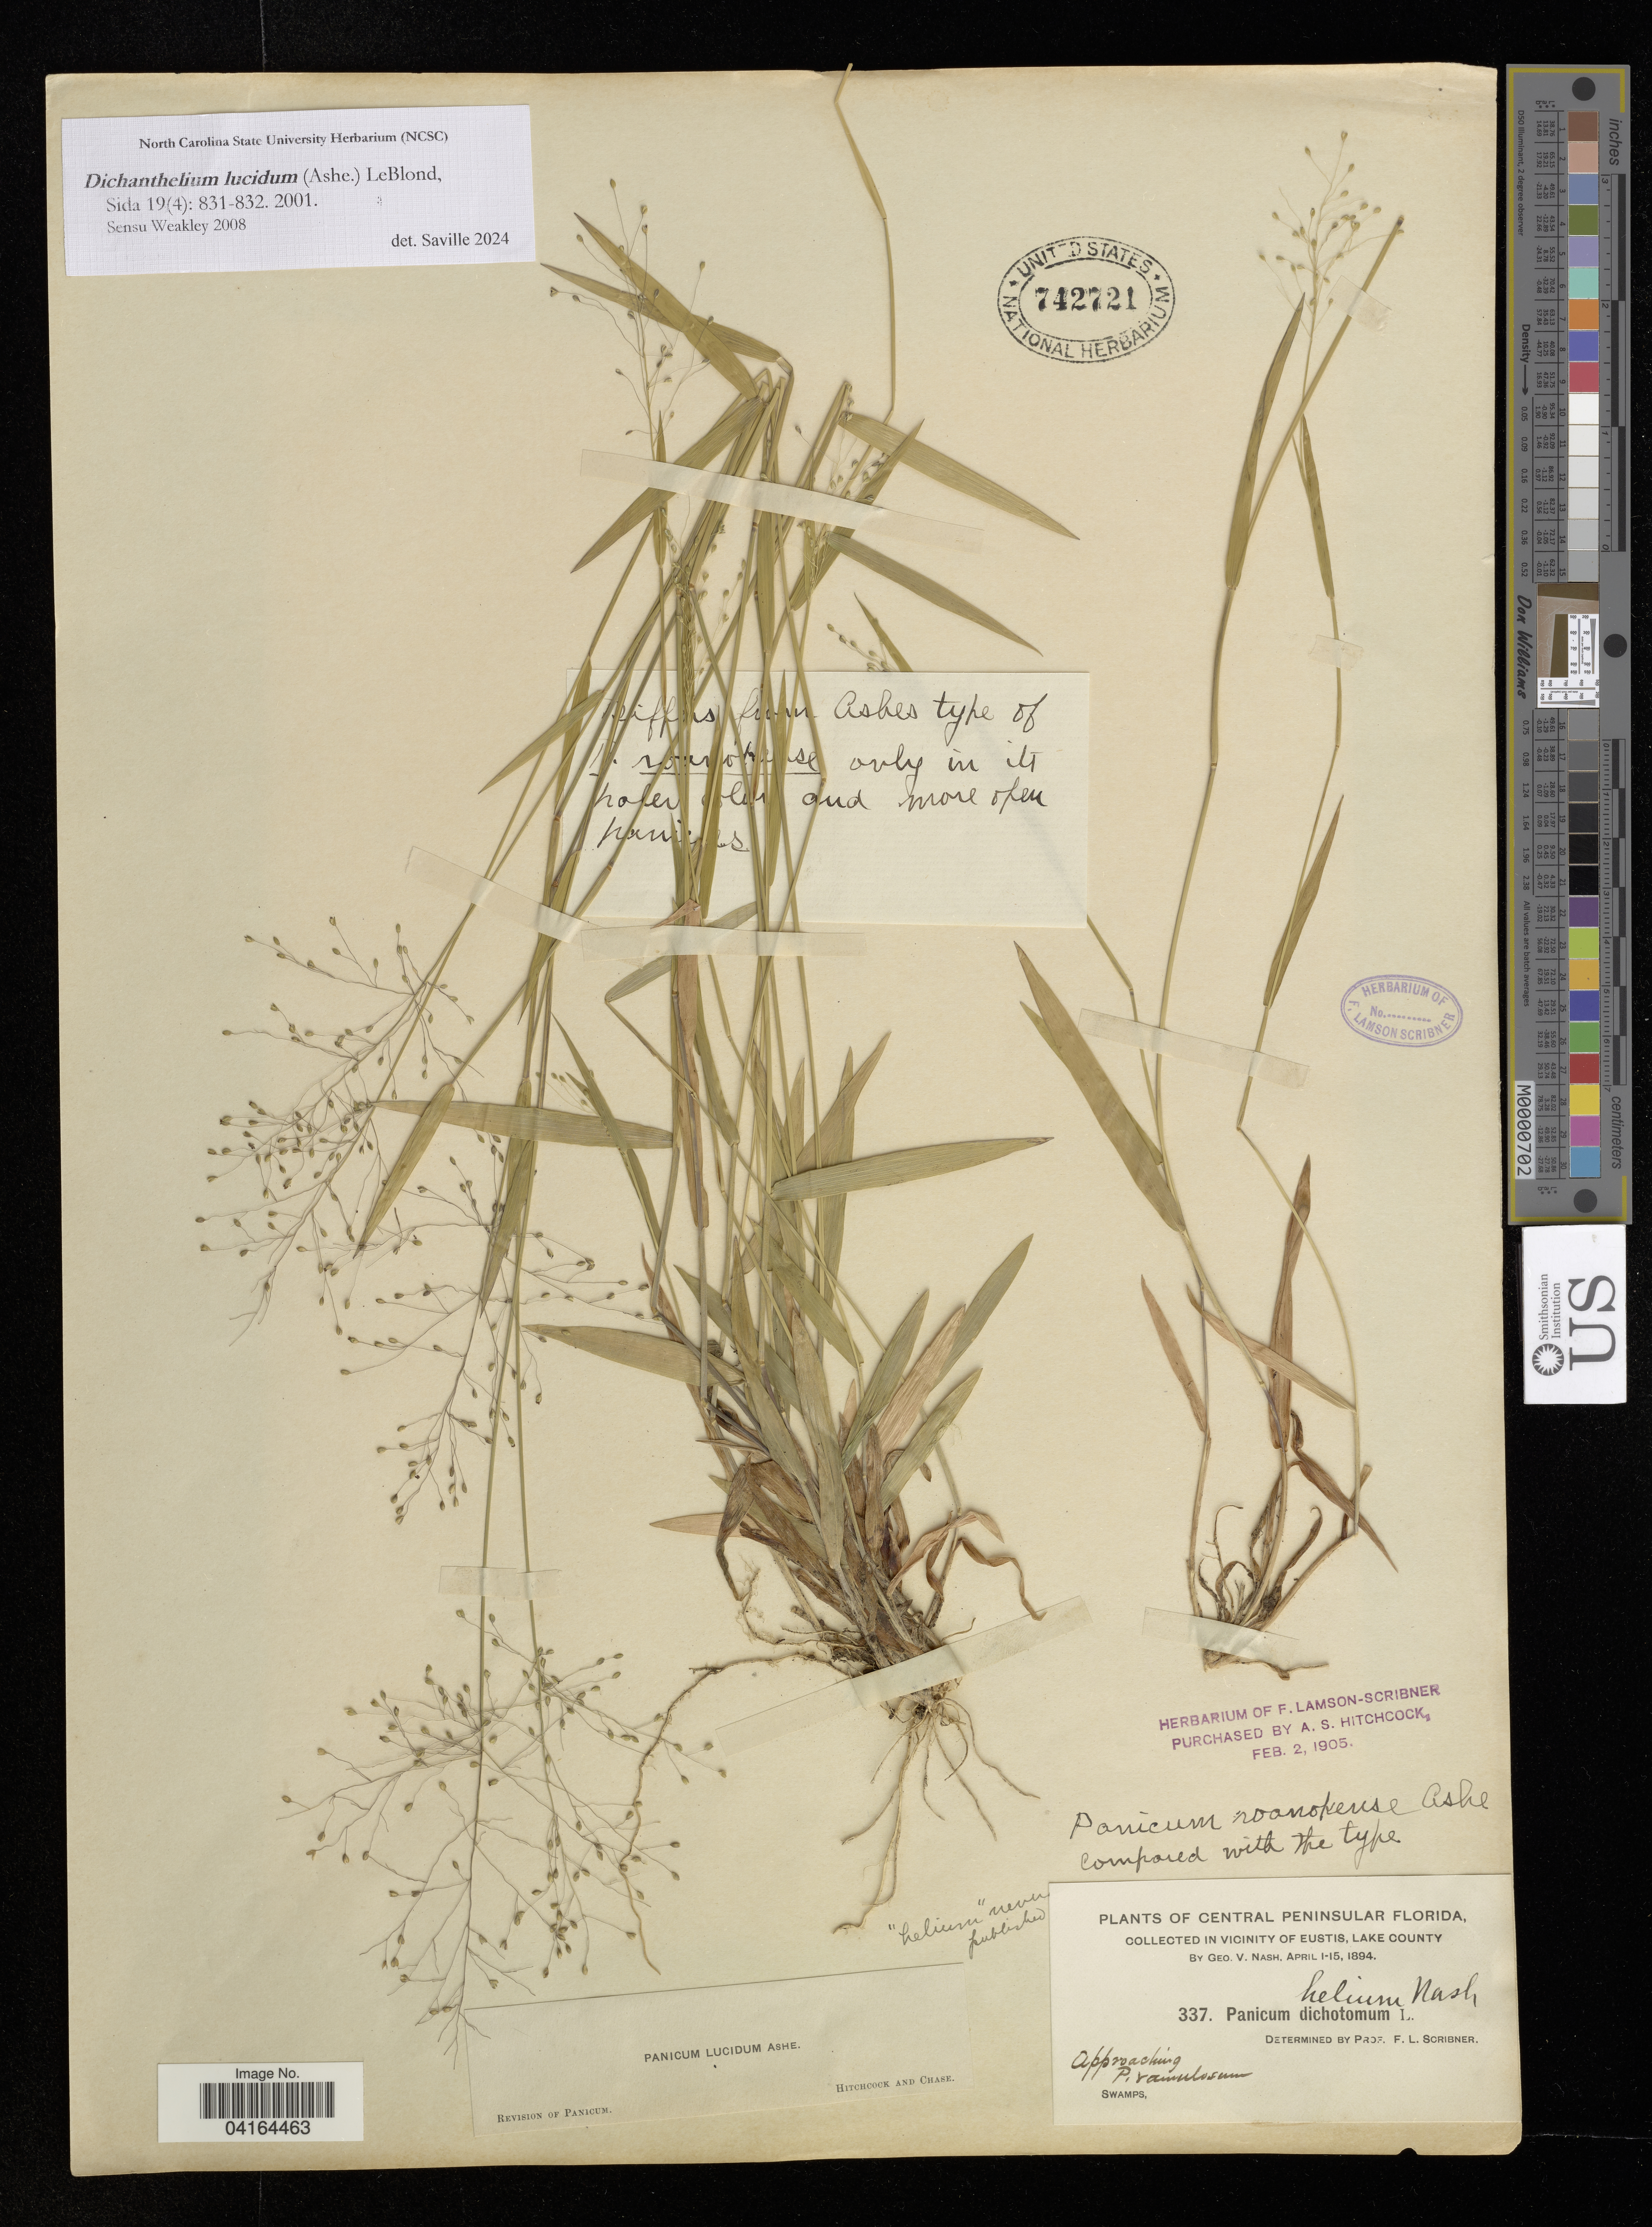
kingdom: Plantae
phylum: Tracheophyta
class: Liliopsida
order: Poales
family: Poaceae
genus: Dichanthelium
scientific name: Dichanthelium lucidum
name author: (Ashe) LeBlond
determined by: Saville, A. C., (NCSC), North Carolina State University (UNITED STATES)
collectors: G. V. Nash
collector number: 337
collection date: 1894-04-01/1894-04-15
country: United States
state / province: Florida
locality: Central Peninsular Florida. Collected in vicinity of Eustis, Lake County.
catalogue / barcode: US 742721